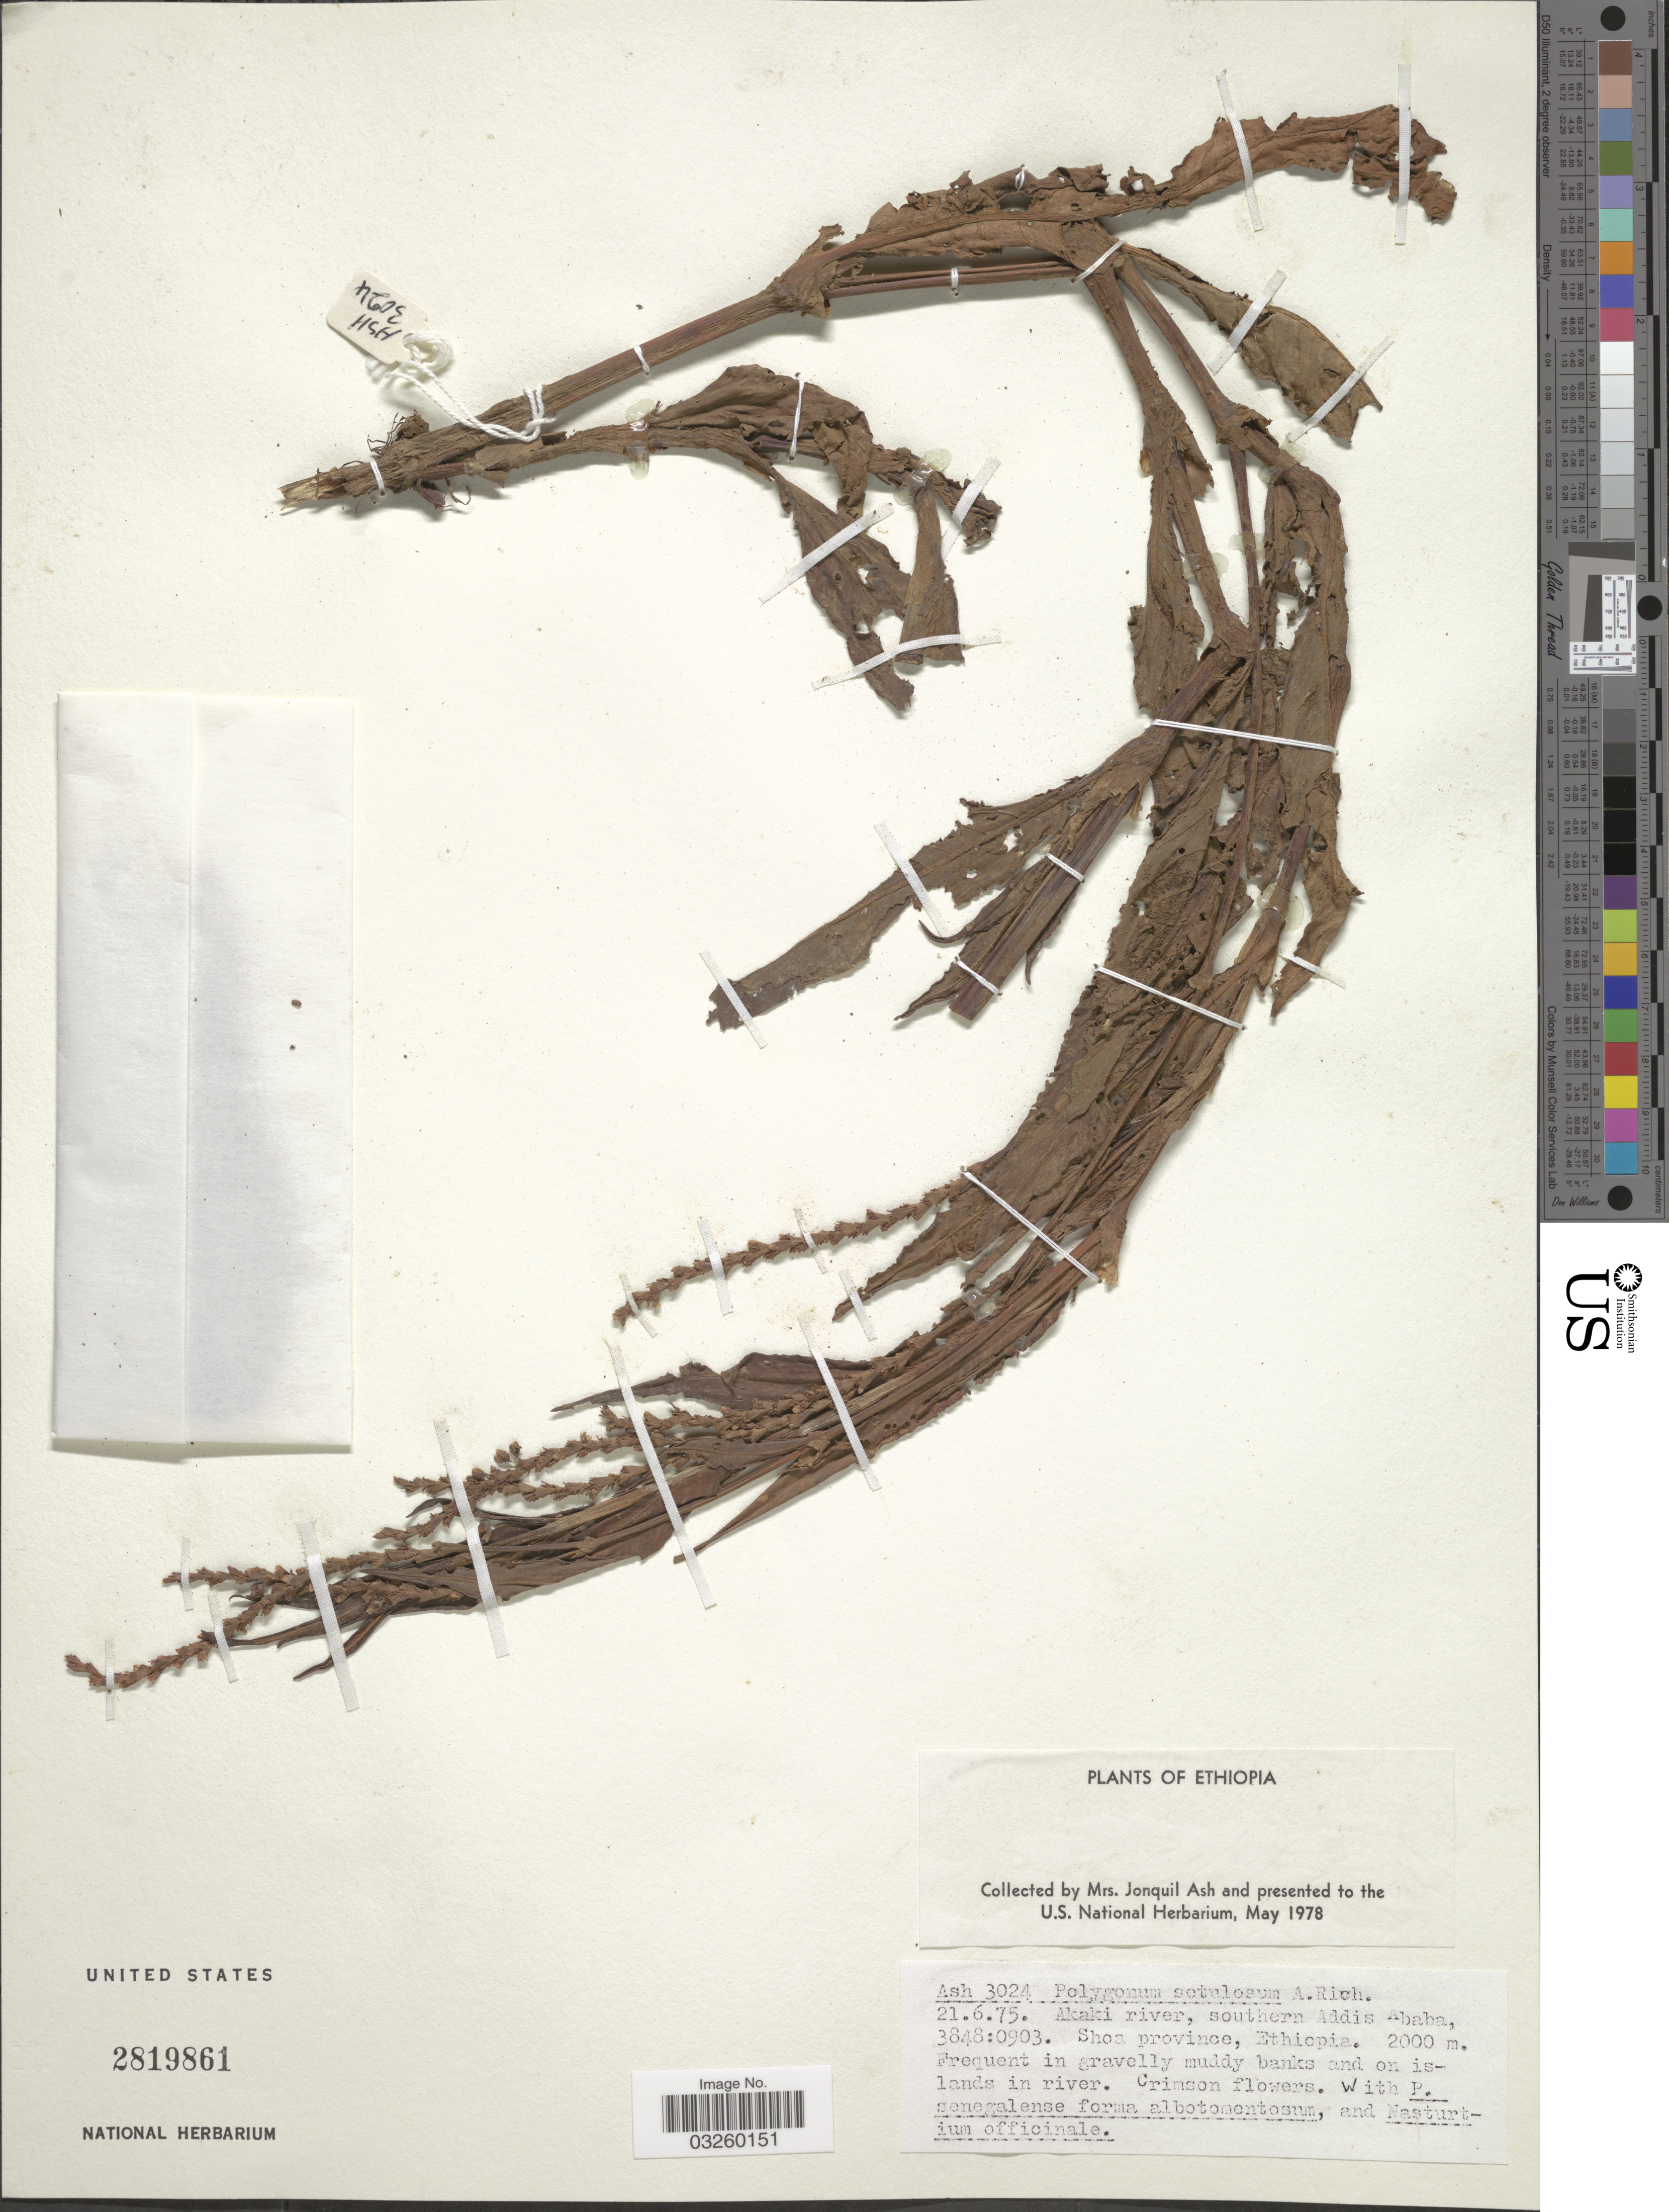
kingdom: Plantae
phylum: Tracheophyta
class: Magnoliopsida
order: Caryophyllales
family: Polygonaceae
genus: Polygonum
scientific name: Polygonum setulosum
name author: A. Rich.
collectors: J. Ash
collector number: Ash3024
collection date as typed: Transcribed d/m/y: 21/6/75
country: Ethiopia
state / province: Addis Ababa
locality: Akaki river, southern Addis Ababa, 3849:0903. Shoa Province.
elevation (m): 2000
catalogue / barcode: US 2819861